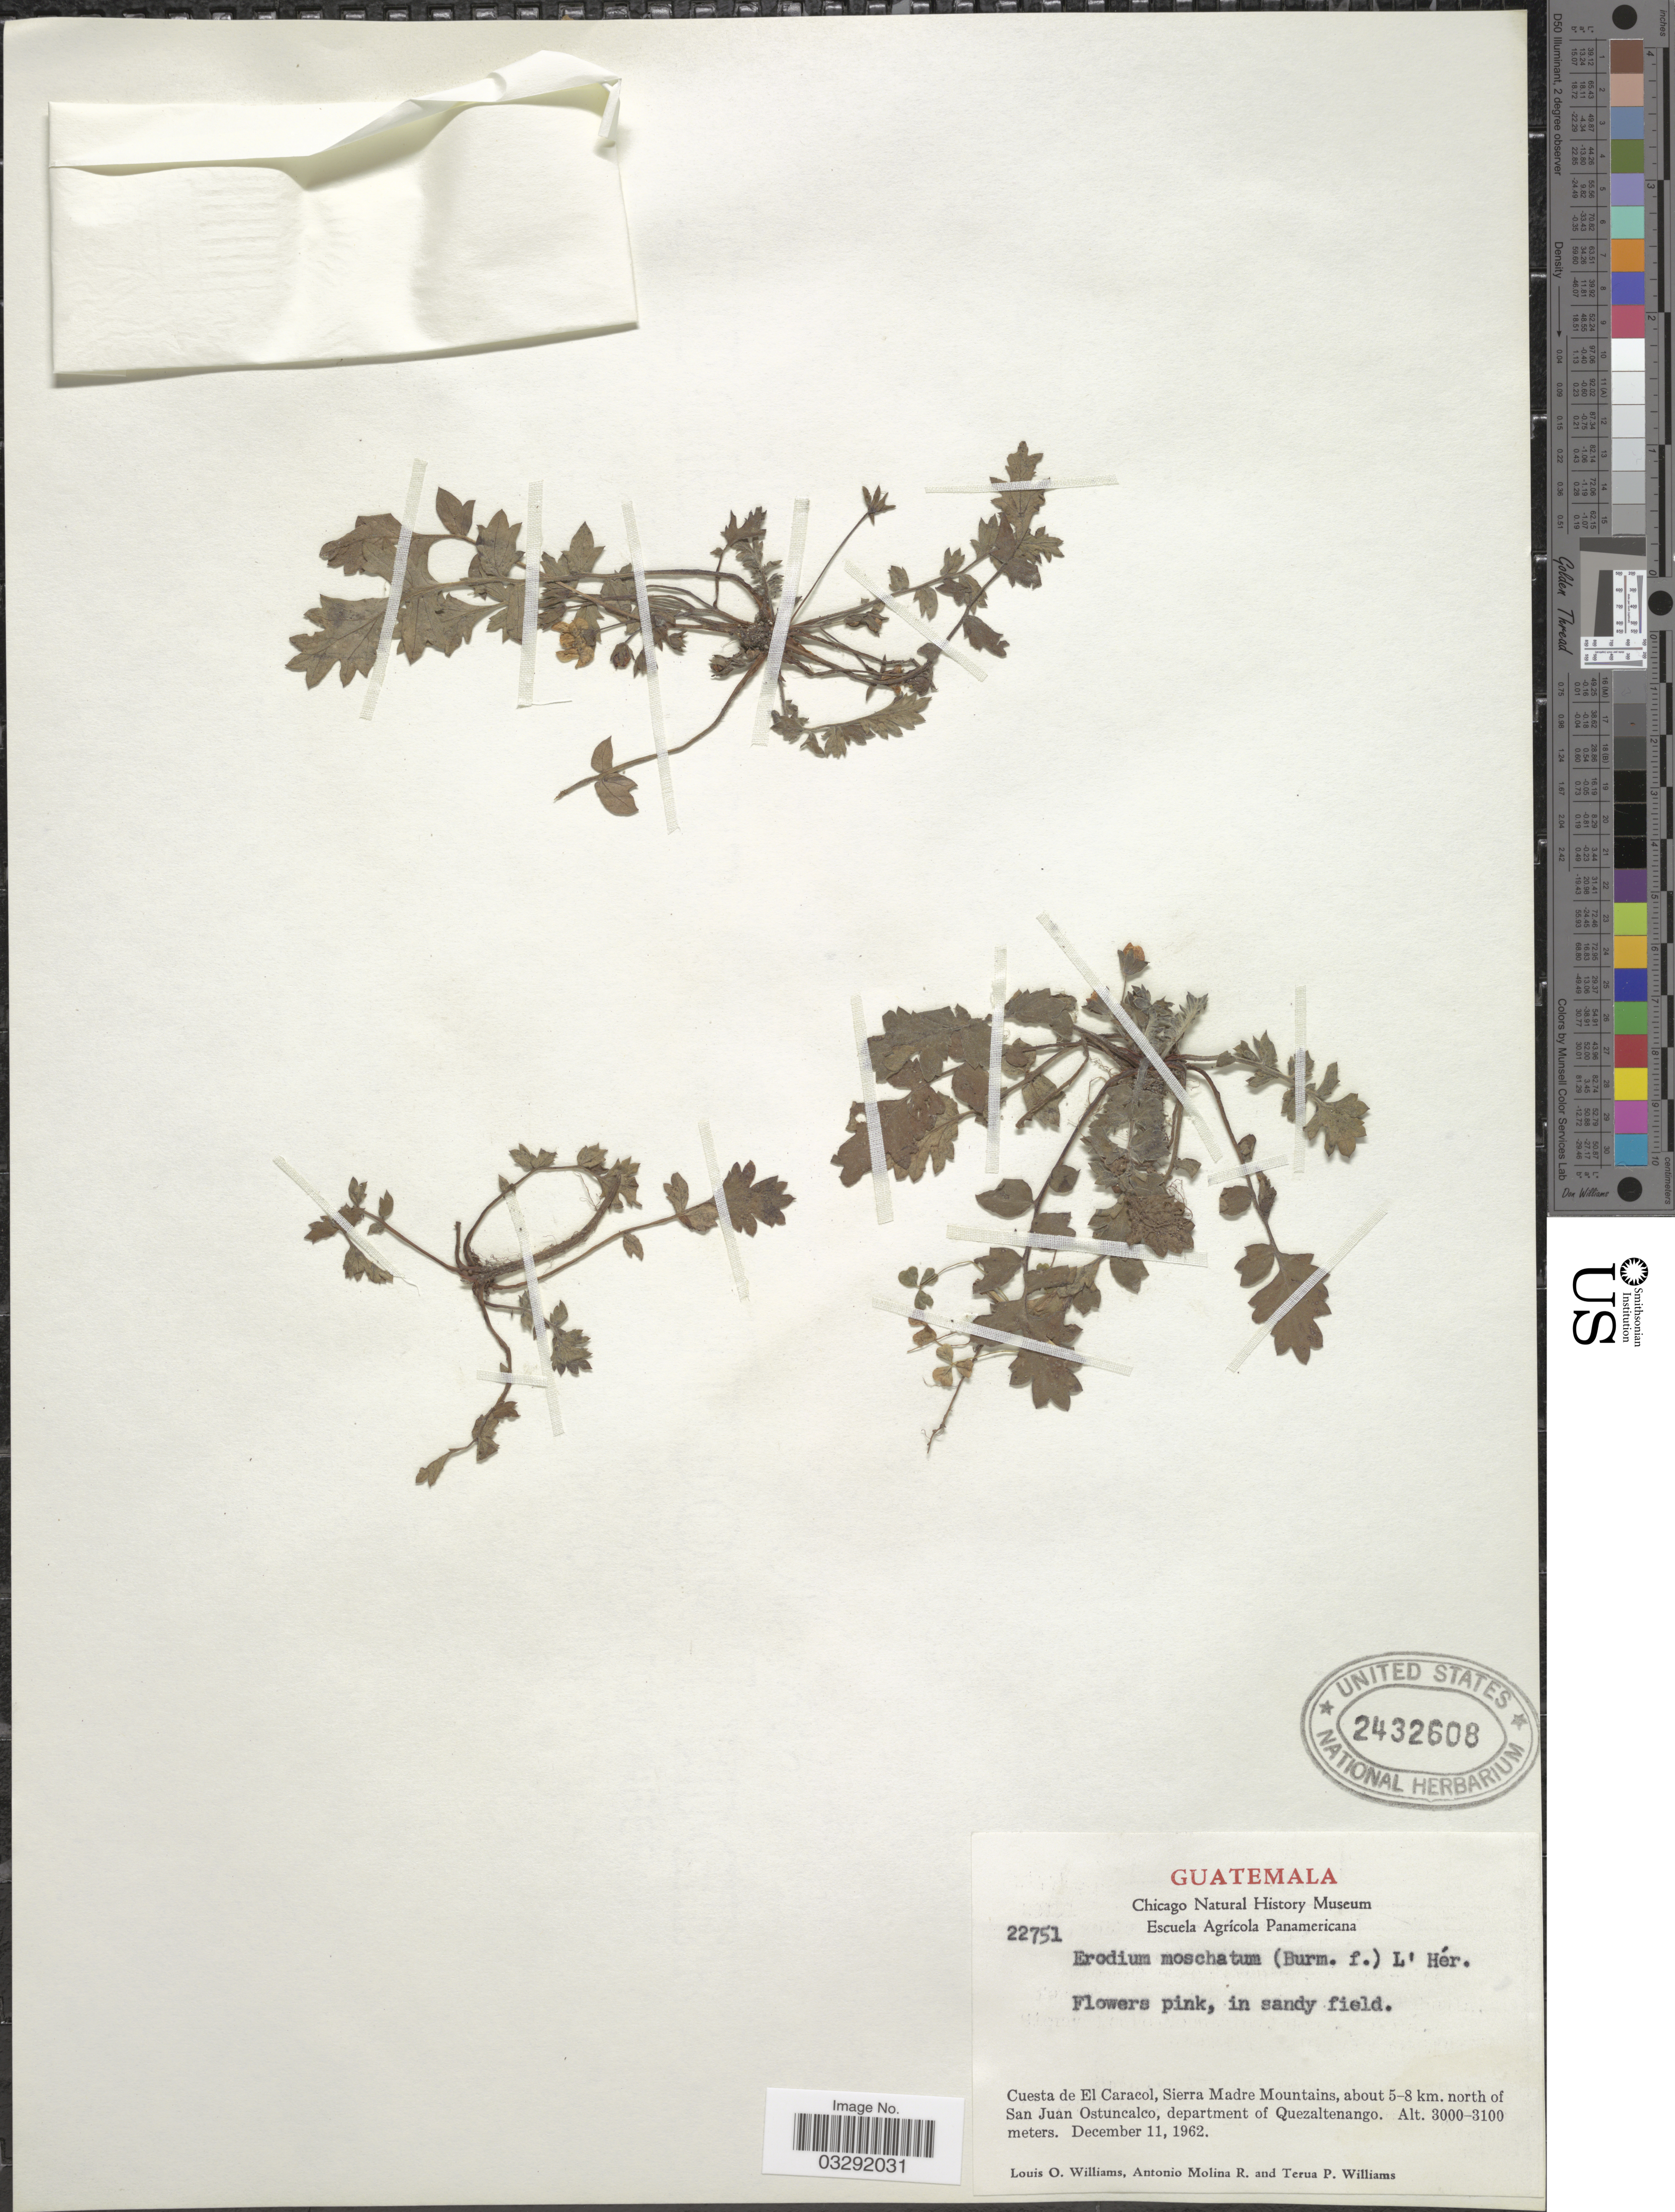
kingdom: Plantae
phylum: Tracheophyta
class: Magnoliopsida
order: Geraniales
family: Geraniaceae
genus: Erodium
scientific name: Erodium moschatum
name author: (L.) L'Hér. ex Aiton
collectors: L. O. Williams, A. Molina R. & T. Williams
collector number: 22751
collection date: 1962-12-11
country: Guatemala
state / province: Quetzaltenango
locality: Cuesta de El Caracol, Sierra Madre Mountains, about 5-8 km. north of San Juan Ostuncalco, department of Quezaltenango.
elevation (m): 3000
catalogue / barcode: US 2432608